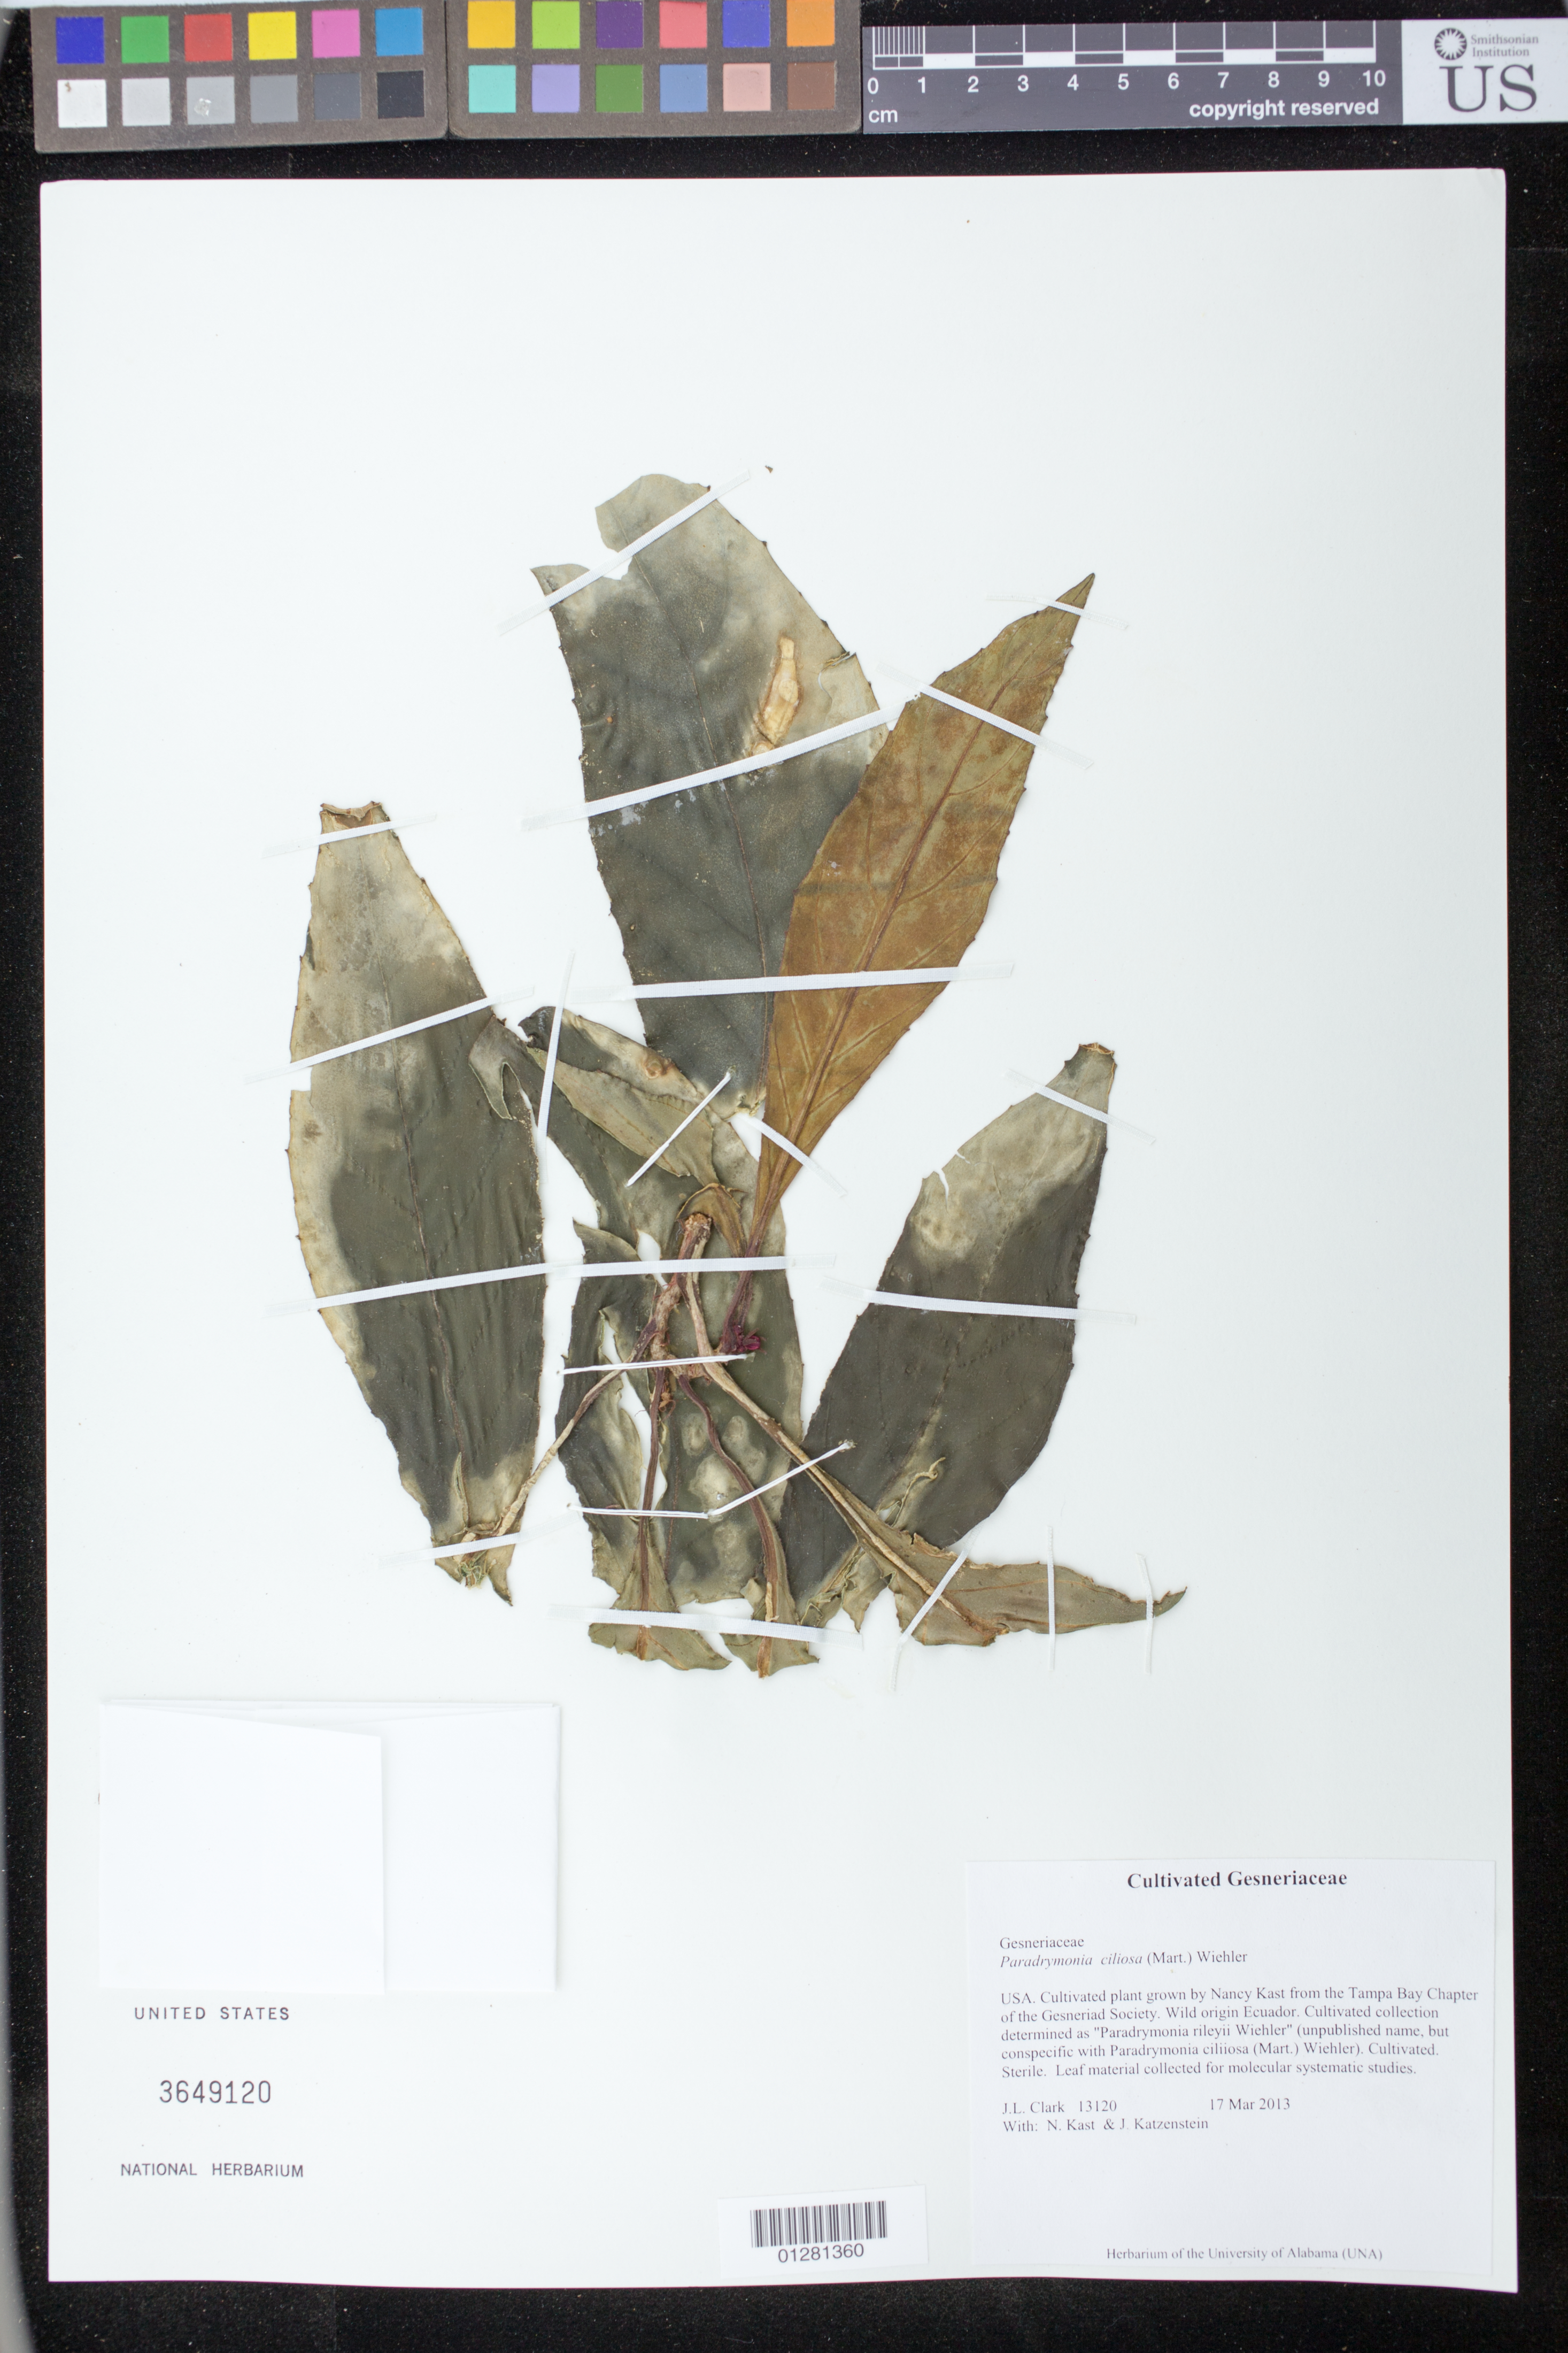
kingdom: Plantae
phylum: Tracheophyta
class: Magnoliopsida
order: Lamiales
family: Gesneriaceae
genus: Paradrymonia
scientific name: Paradrymonia ciliosa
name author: (Mart.) Wiehler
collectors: J. L. Clark, N. Kast & J. Katzenstein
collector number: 13120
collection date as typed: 17 Mar 2013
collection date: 2013-03-17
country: United States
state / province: Florida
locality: Cultivated plant grown by Nancy Kast from the Tampa Bay Chapter of the Gesneriad Society.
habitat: Cultivated.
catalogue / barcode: US 3649120